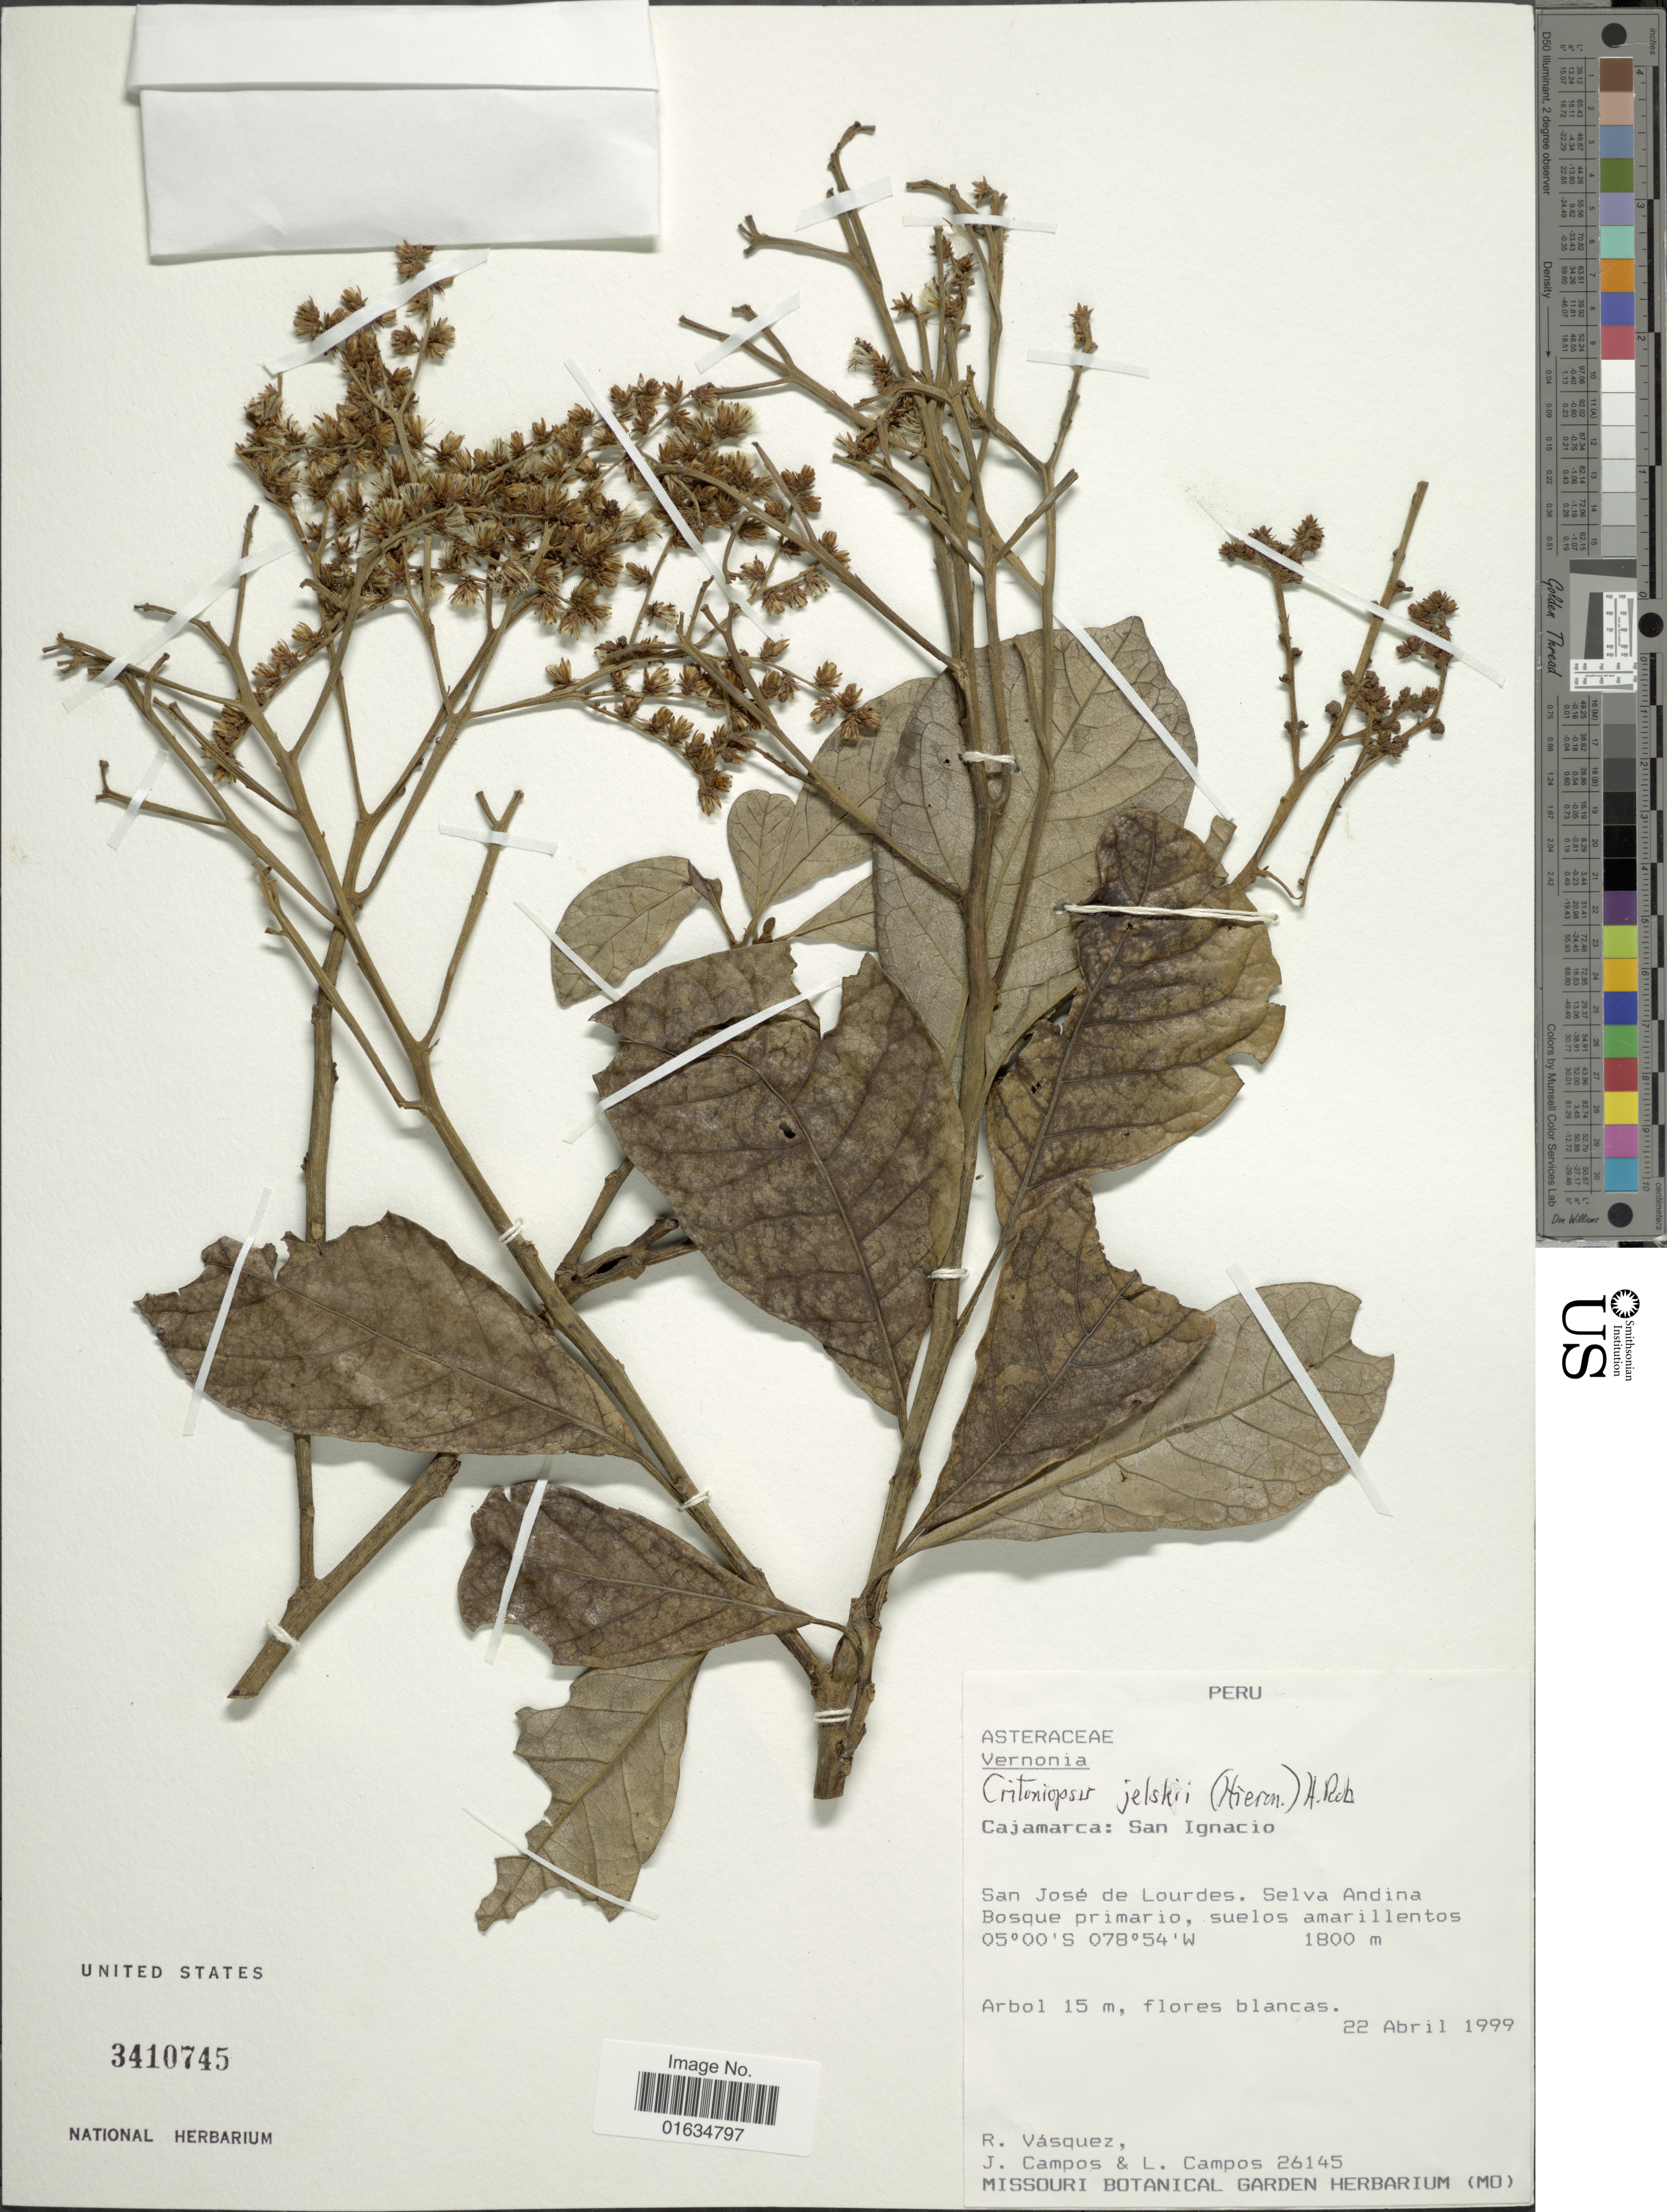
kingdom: Plantae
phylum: Tracheophyta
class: Magnoliopsida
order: Asterales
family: Asteraceae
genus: Critoniopsis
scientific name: Critoniopsis concolor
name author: H. Rob. & V.A. Funk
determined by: Ávila C., Fabio Andrés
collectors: R. Vásquez, J. Campos & L. Campos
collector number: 26145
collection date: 1999-04-22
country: Peru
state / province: Cajamarca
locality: San Ignacio, San José de Lourdes, selva Andina Bosque primario.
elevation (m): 1800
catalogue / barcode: US 3410745